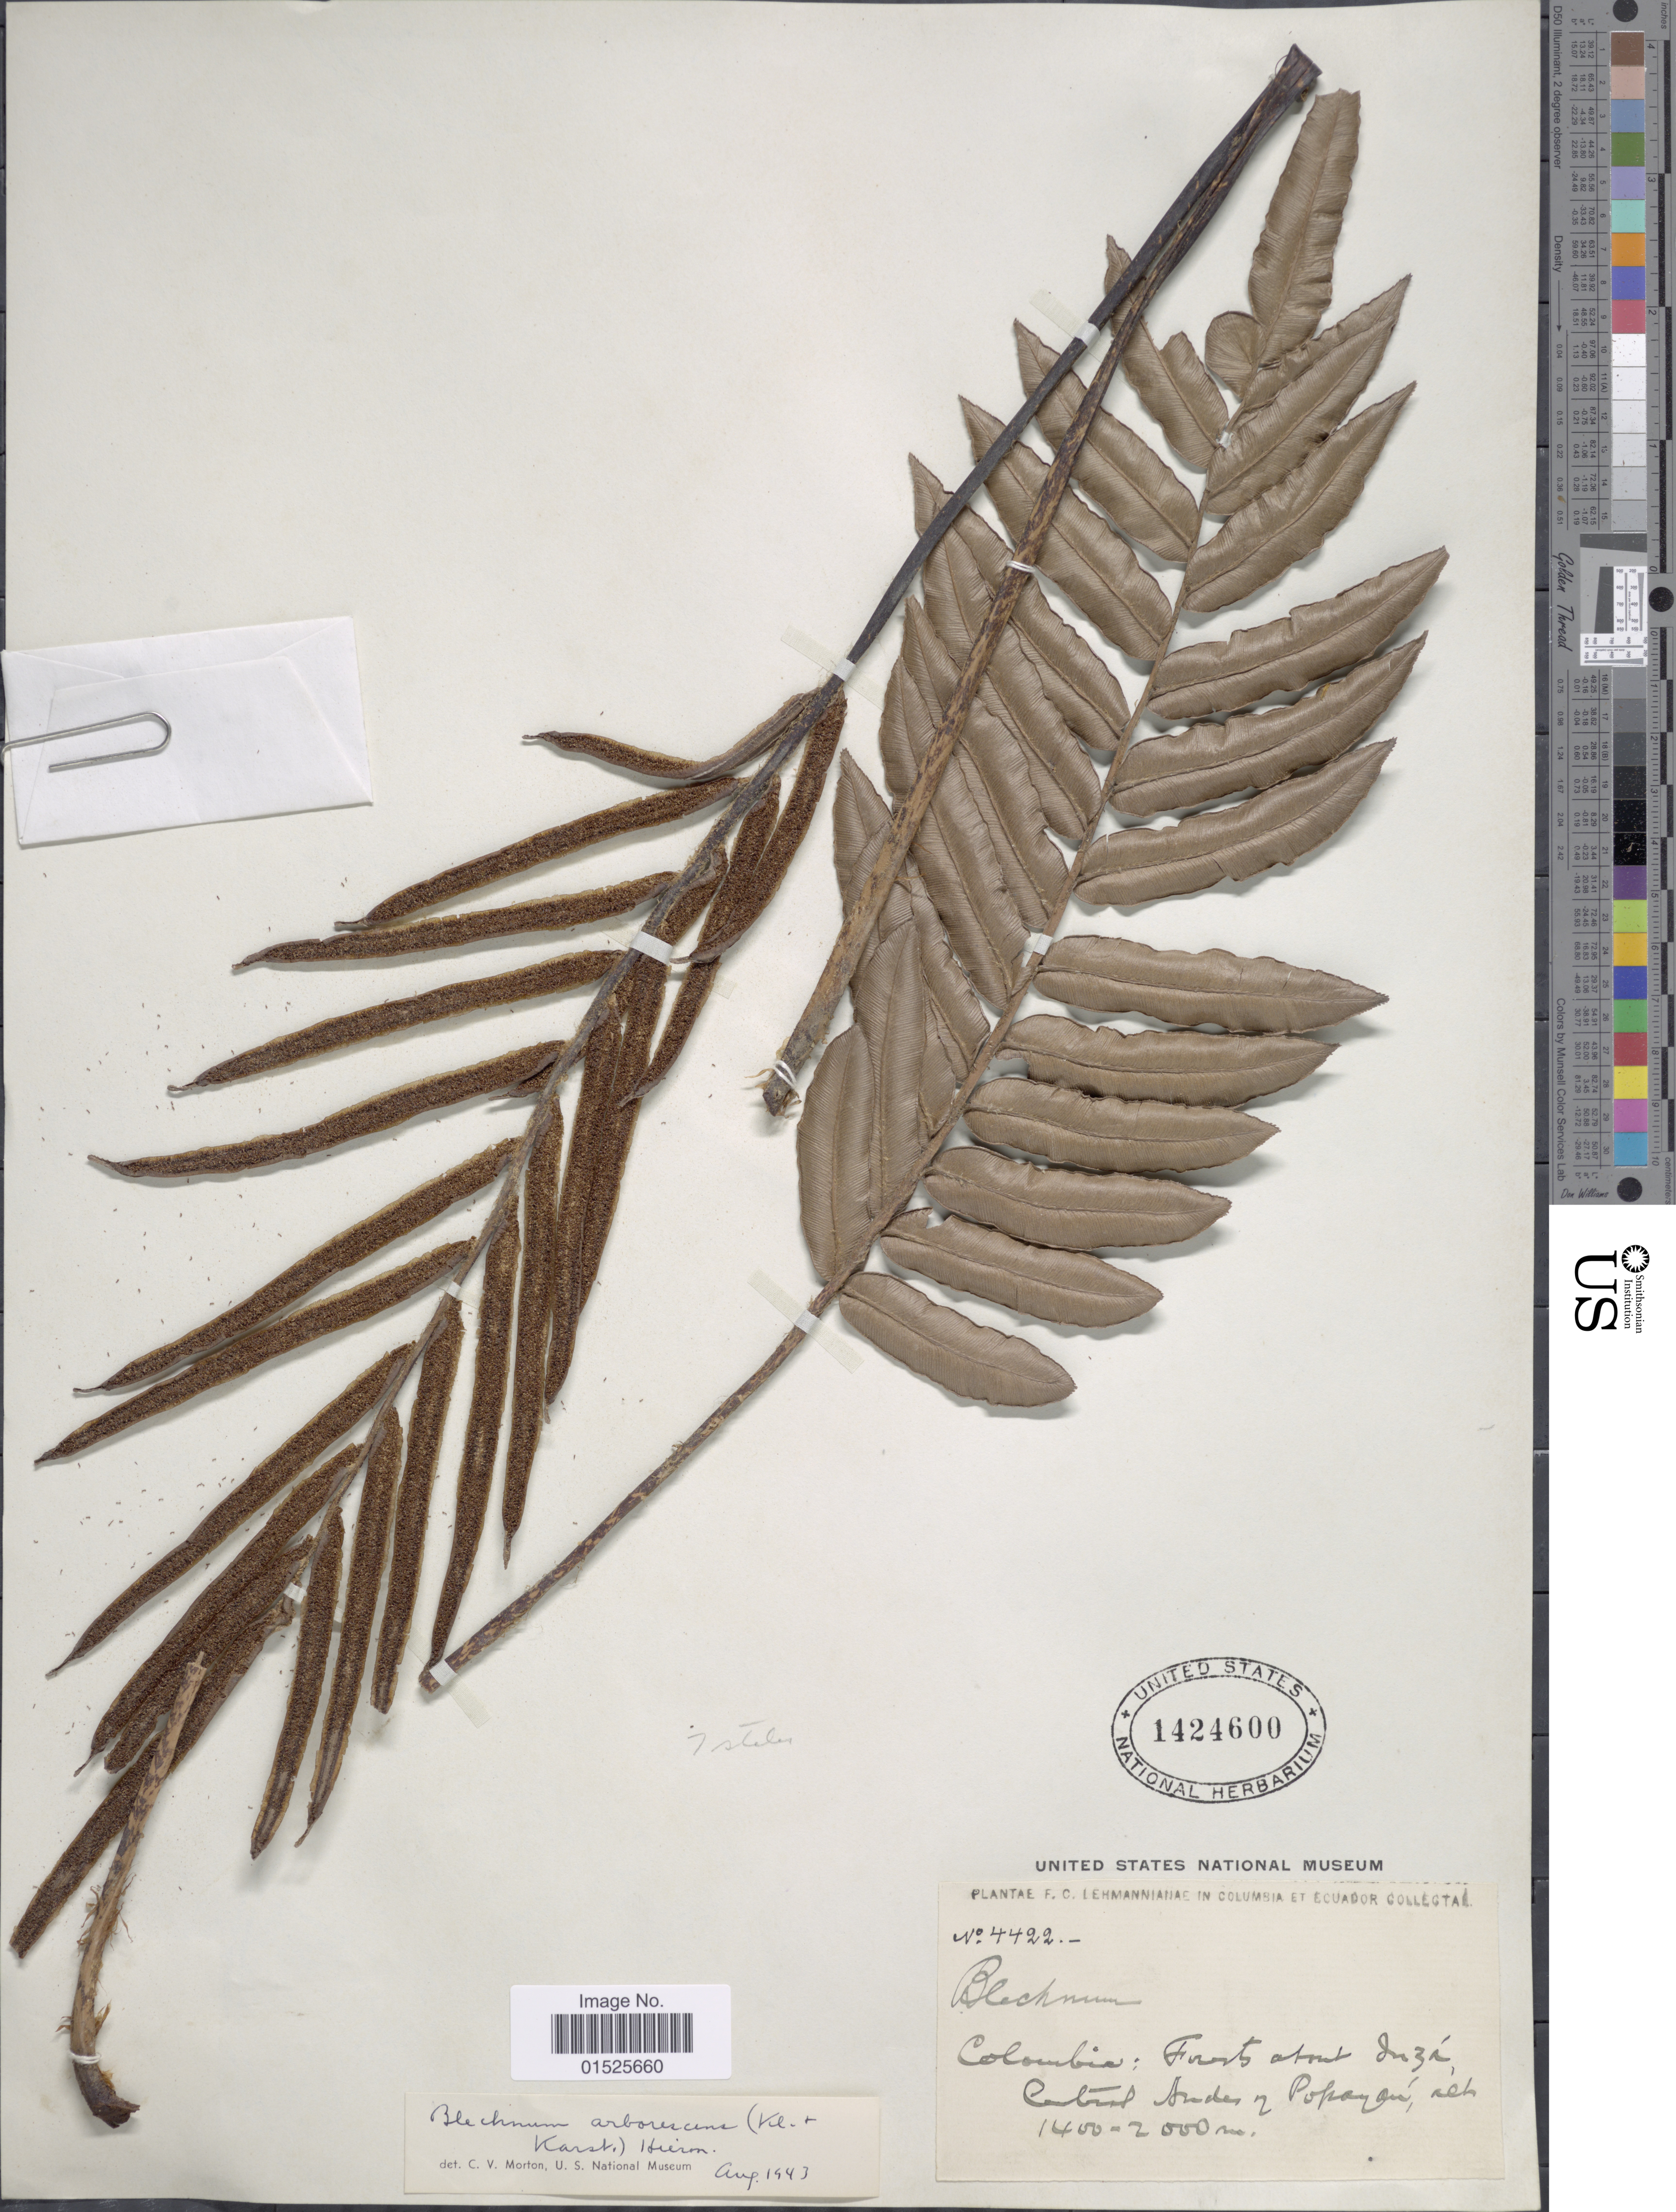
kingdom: Plantae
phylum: Tracheophyta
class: Polypodiopsida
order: Polypodiales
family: Blechnaceae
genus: Blechnum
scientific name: Blechnum cordatum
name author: (Desv.) Hieron.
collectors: F. C. Lehmann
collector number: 4422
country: Colombia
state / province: Valle del Cauca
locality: Cetral Andes y Popayán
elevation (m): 1400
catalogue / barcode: US 1424600